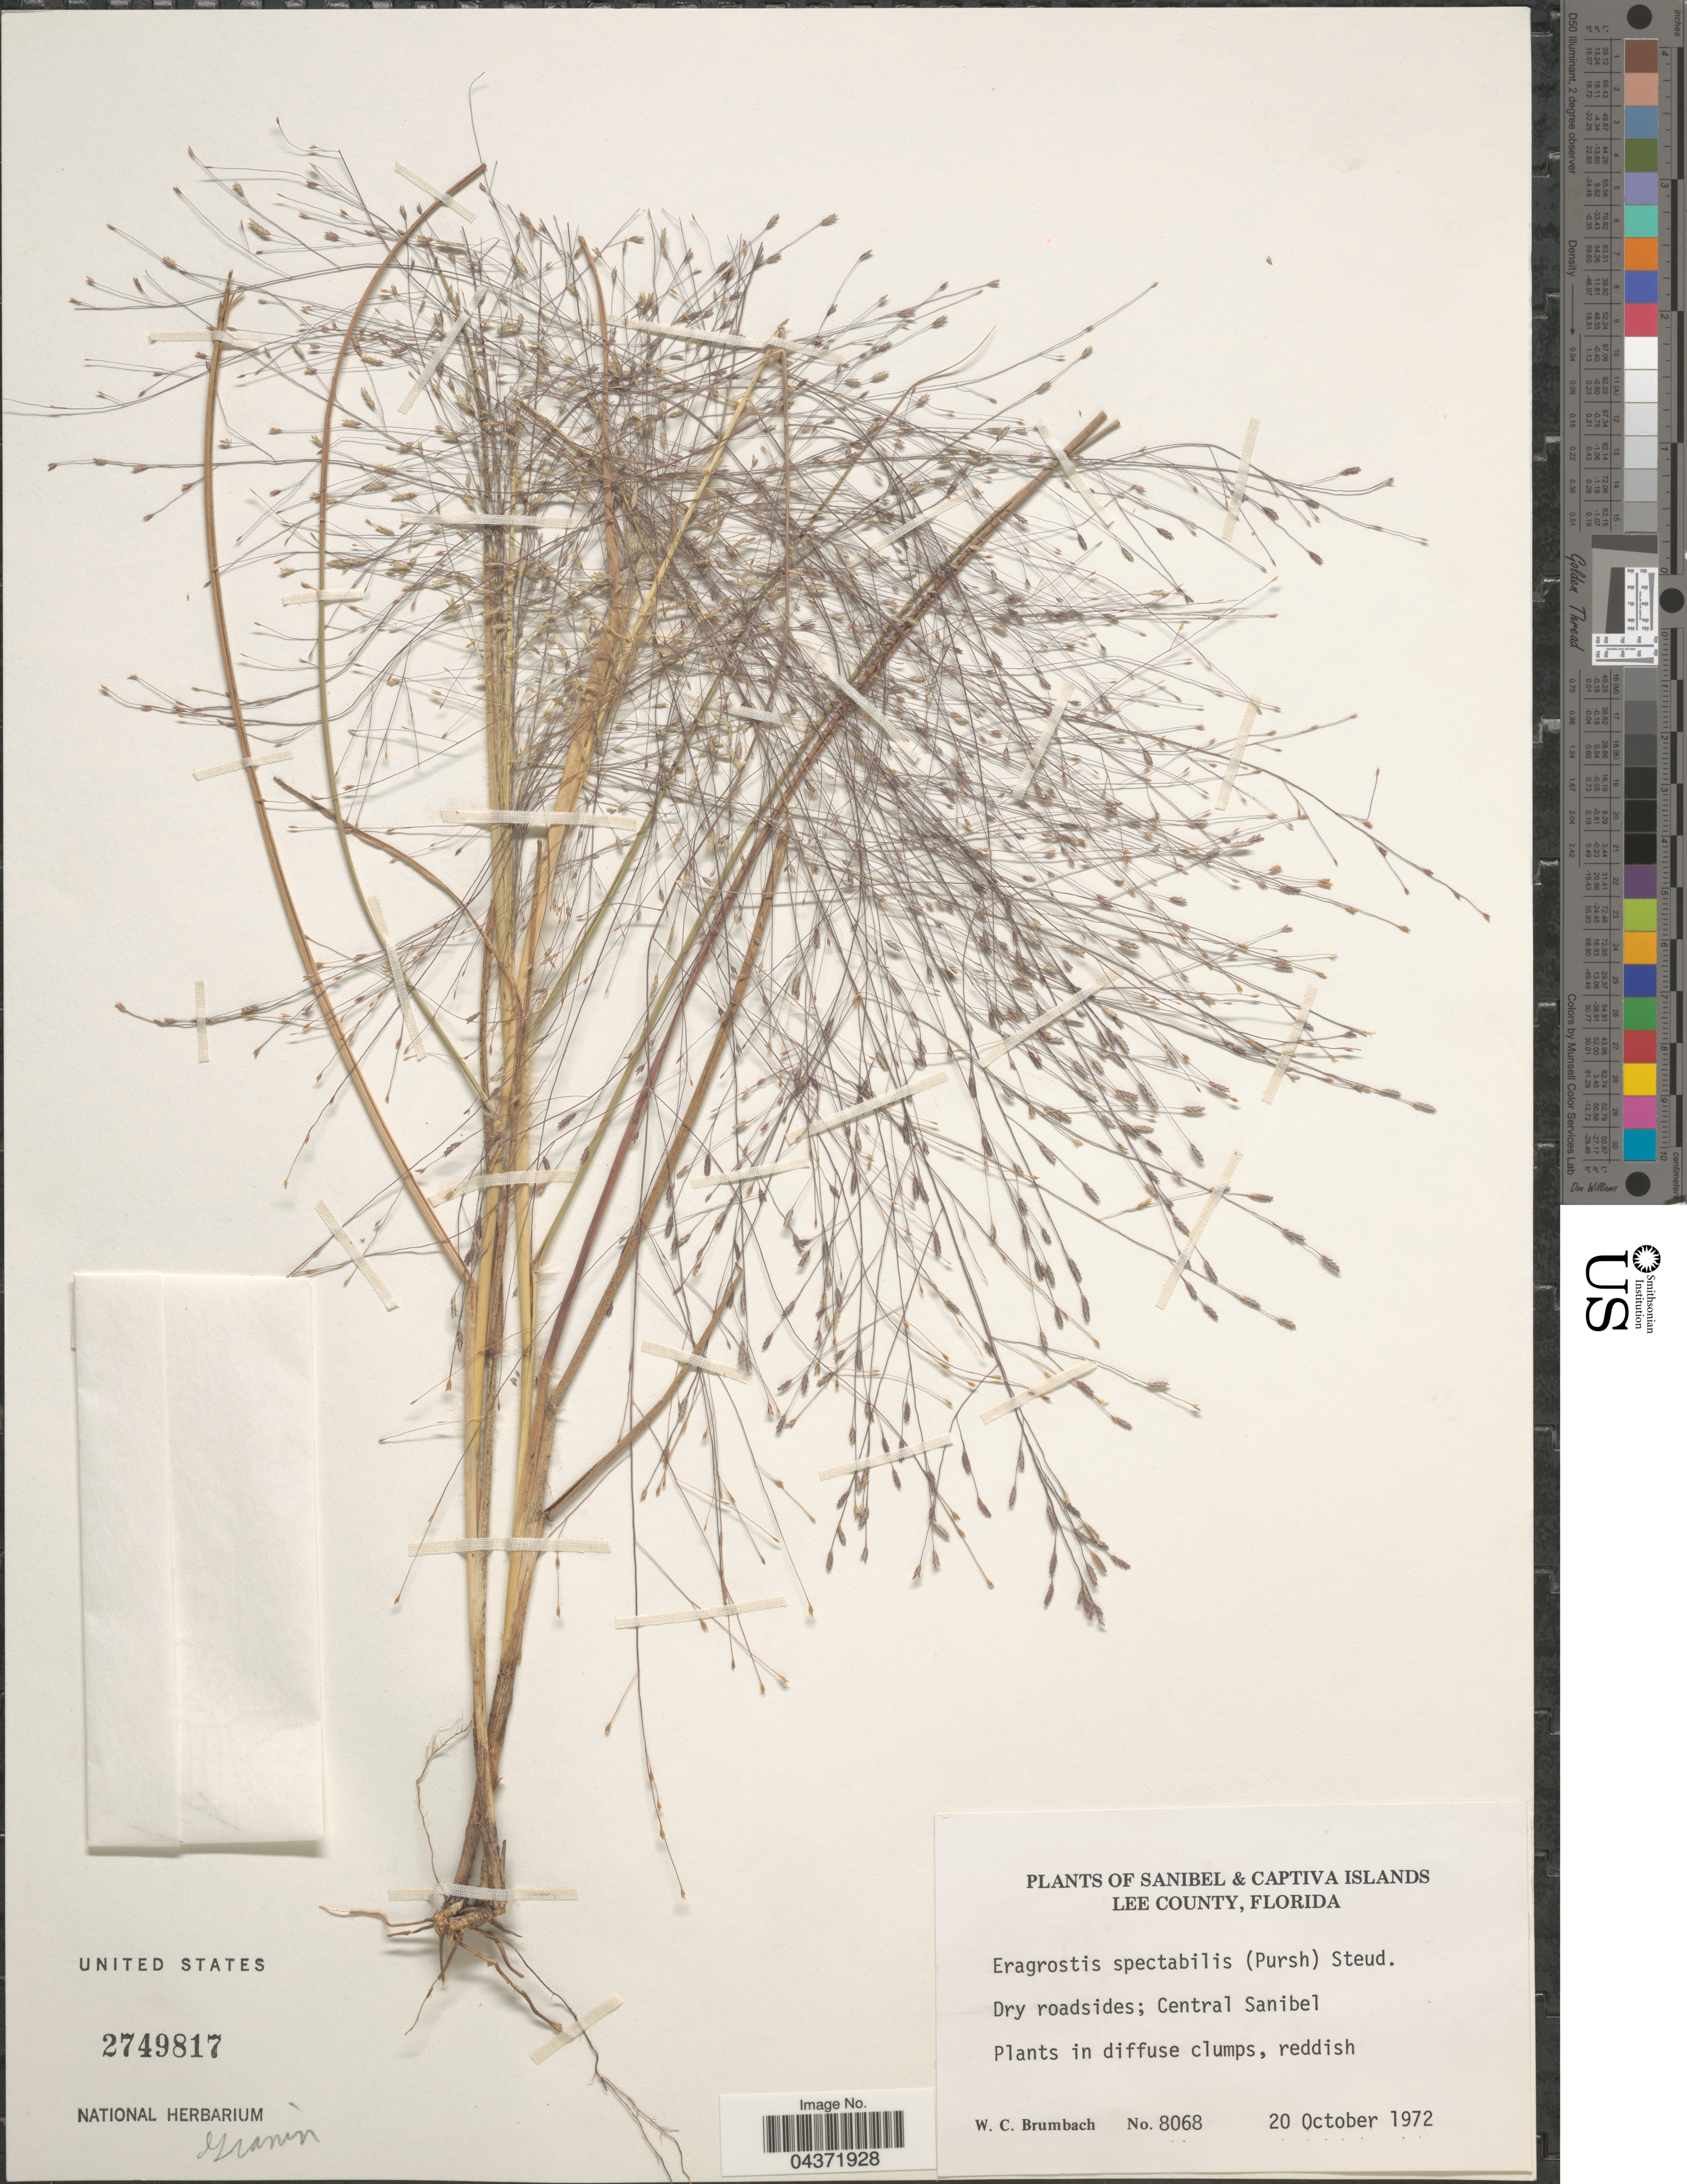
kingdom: Plantae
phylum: Tracheophyta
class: Liliopsida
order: Poales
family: Poaceae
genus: Eragrostis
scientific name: Eragrostis spectabilis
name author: (Pursh) Steud.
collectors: W. C. Brumbach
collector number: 8068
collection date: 1972-10-20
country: United States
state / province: Florida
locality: Sanibel & Captiva Islands. Lee County. Central Sanibel.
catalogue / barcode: US 2749817